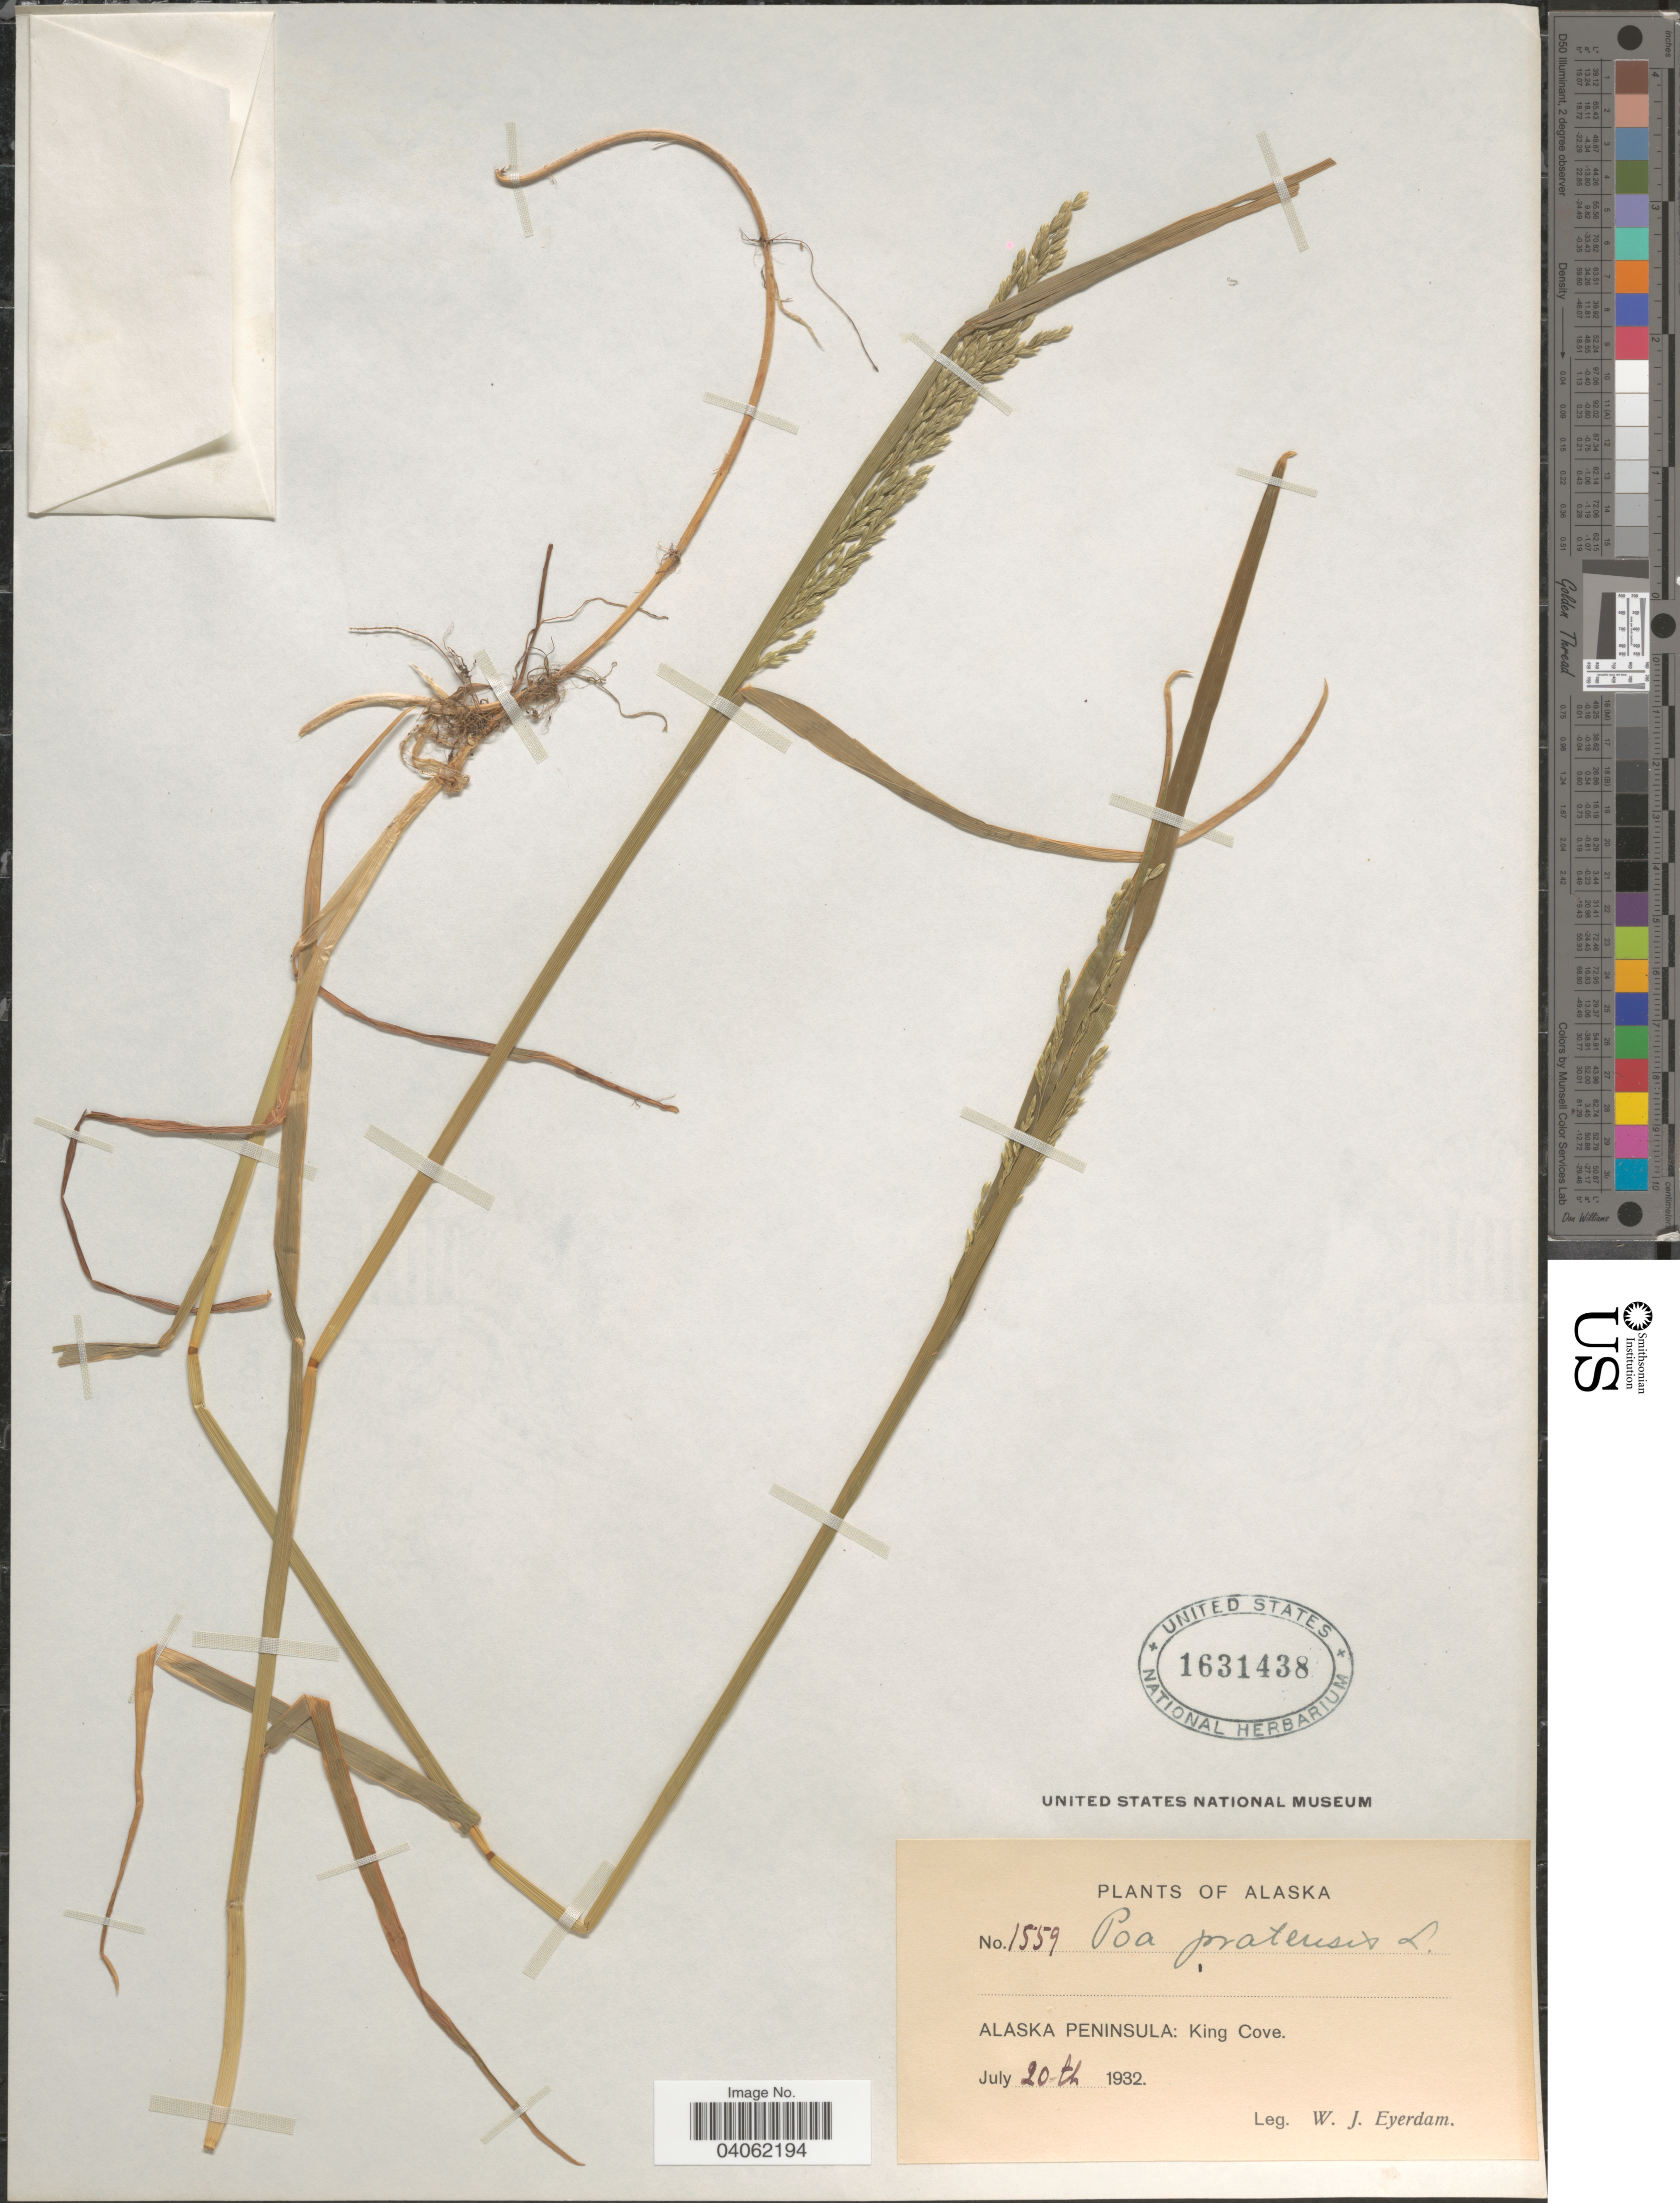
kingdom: Plantae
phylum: Tracheophyta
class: Liliopsida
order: Poales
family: Poaceae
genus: Poa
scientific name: Poa pratensis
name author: L.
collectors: W. J. Eyerdam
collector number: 1559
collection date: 1932-07-20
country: United States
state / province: Alaska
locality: Alaska Peninsula: King Cove.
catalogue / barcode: US 1631438